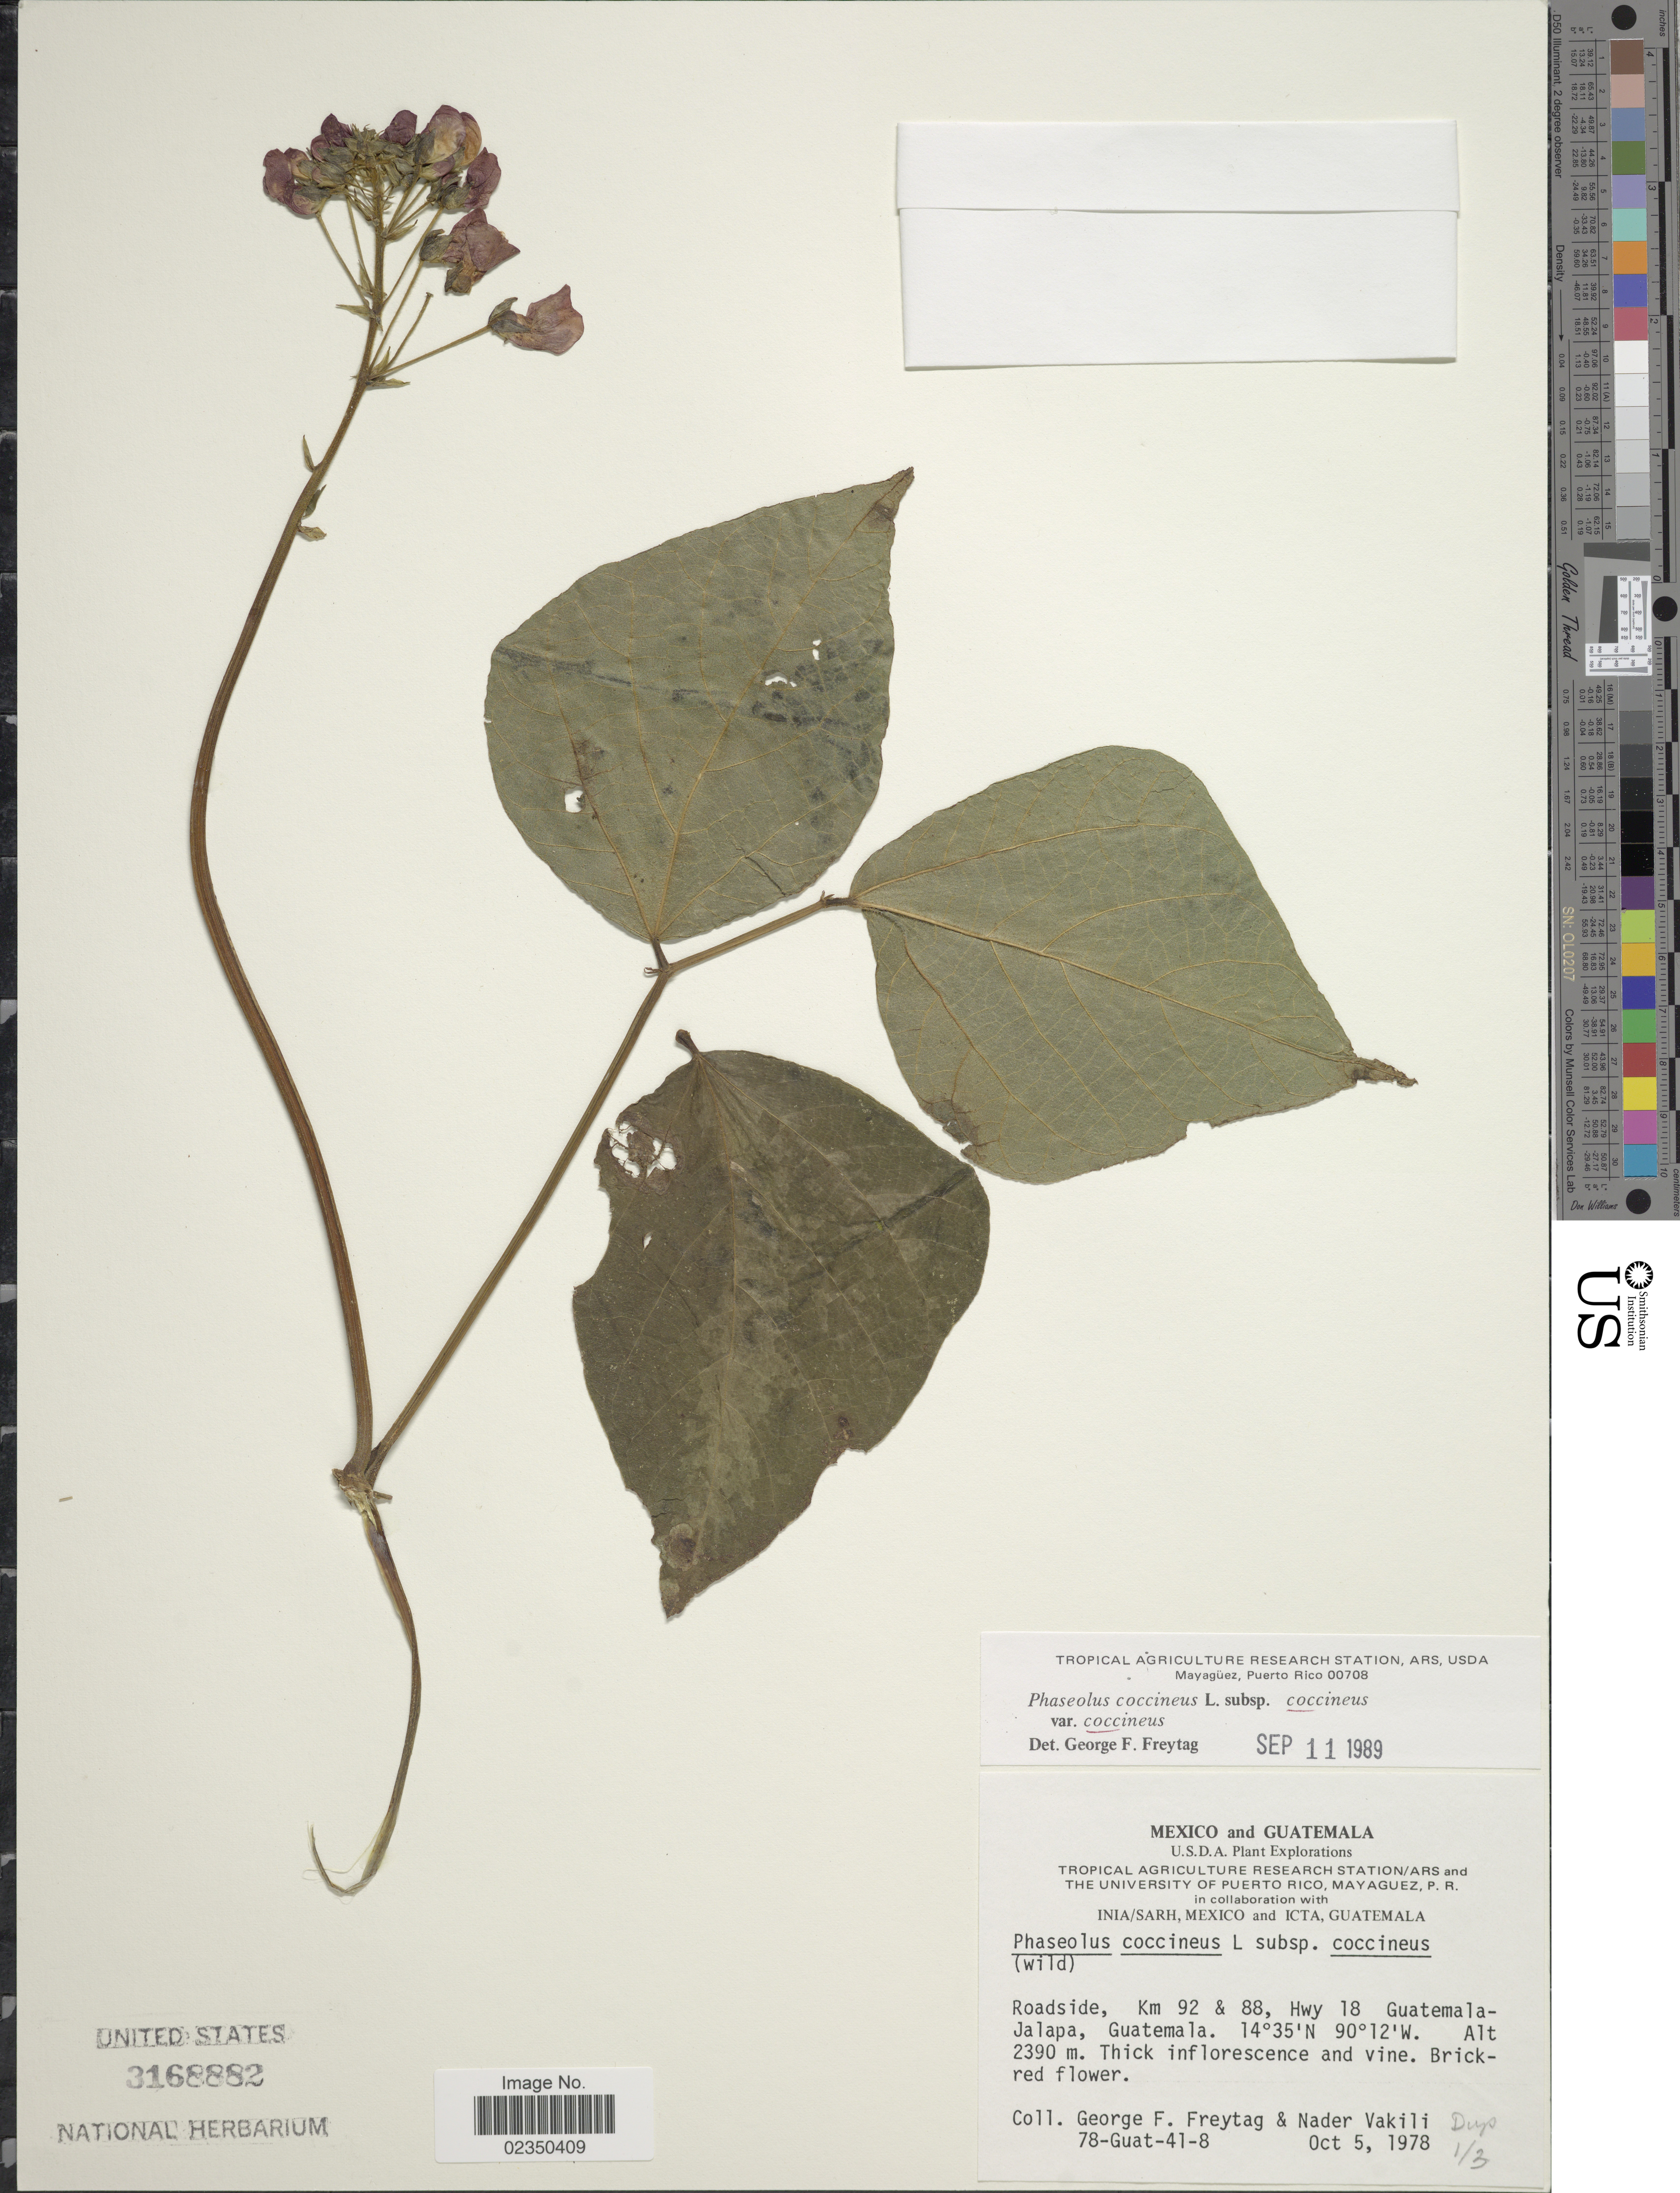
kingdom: Plantae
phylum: Tracheophyta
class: Magnoliopsida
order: Fabales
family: Fabaceae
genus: Phaseolus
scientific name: Phaseolus coccineus var. coccineus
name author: L.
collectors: G. F. Freytag & N. Vakili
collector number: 78-Guat-41-8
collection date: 1978-10-05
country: Guatemala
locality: Roadside, Km 92 & 88, Hwy 18, Guatemala-Jalapa.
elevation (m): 2390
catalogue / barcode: US 3168882